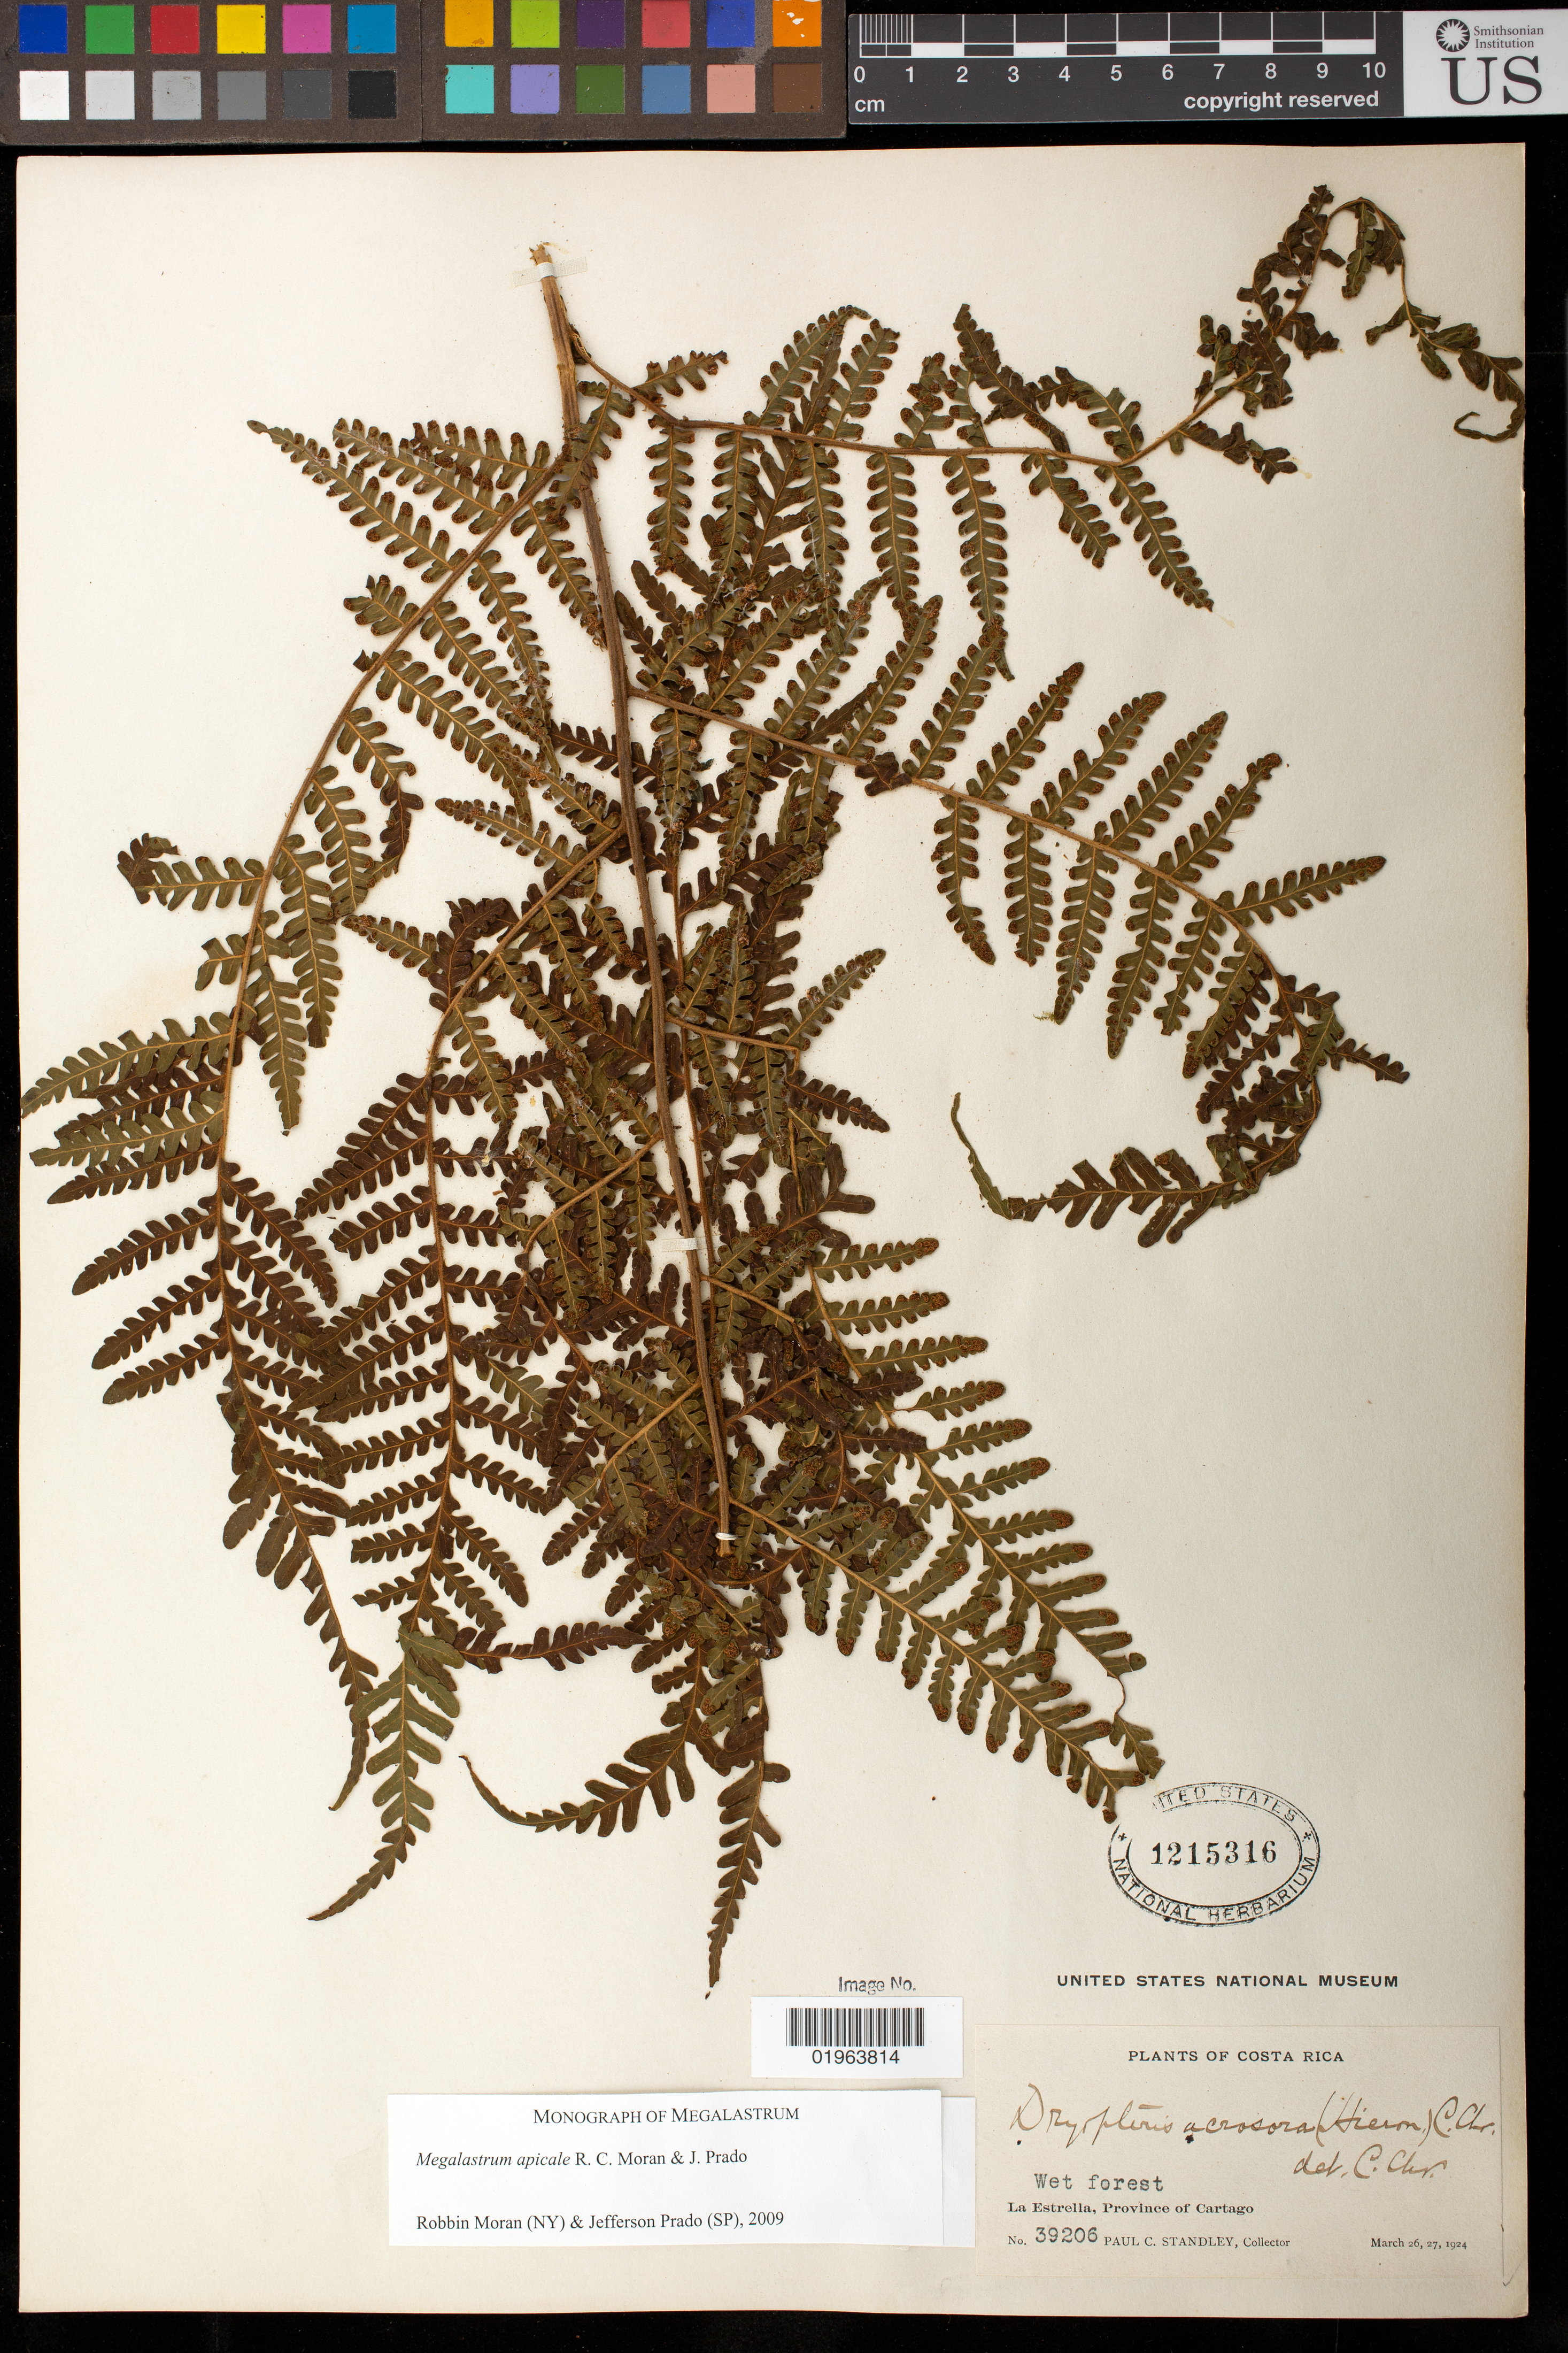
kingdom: Plantae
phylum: Tracheophyta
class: Polypodiopsida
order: Polypodiales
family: Dryopteridaceae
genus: Megalastrum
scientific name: Megalastrum apicale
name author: R.C. Moran & J. Prado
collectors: P. C. Standley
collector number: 39206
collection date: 1924-03-26/1924-03-27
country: Costa Rica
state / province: Cartago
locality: La Estrella, Province of Cartago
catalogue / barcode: US 1215316